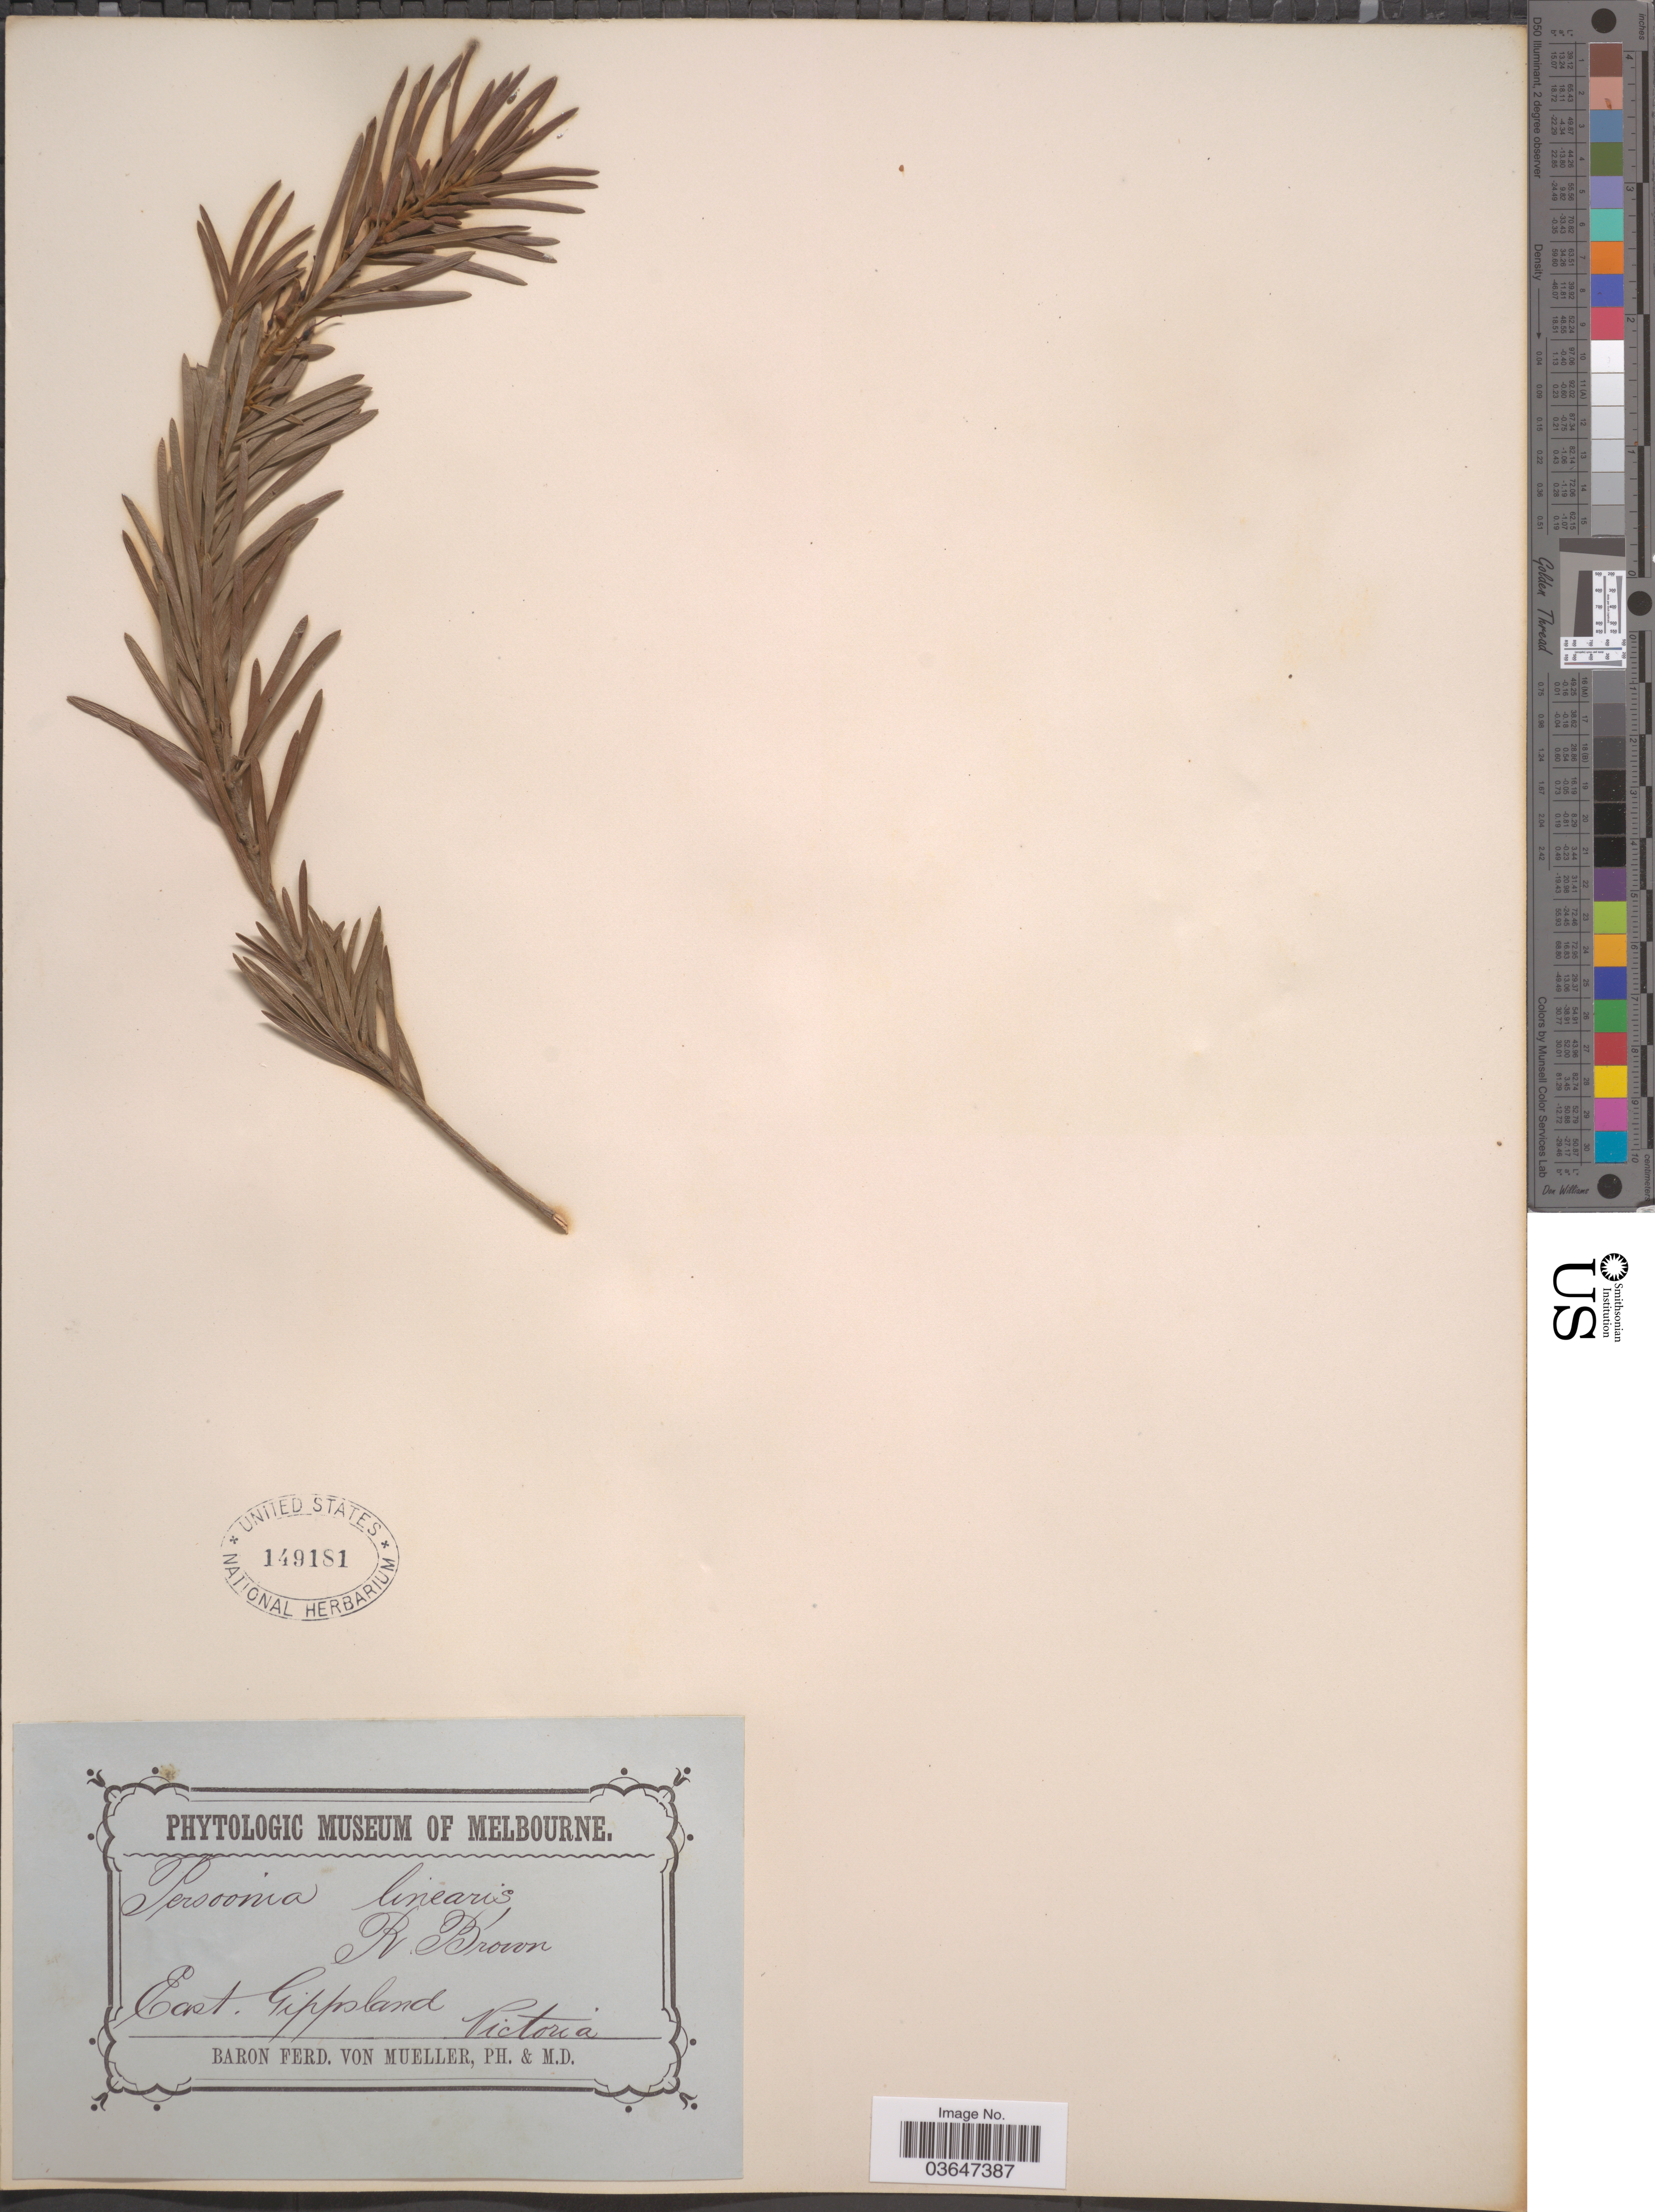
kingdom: Plantae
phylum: Tracheophyta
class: Magnoliopsida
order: Proteales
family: Proteaceae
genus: Persoonia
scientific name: Persoonia linearis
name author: Andrews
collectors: F. Mueller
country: Australia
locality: East. Gippsland. Victoria.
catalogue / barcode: US 149181